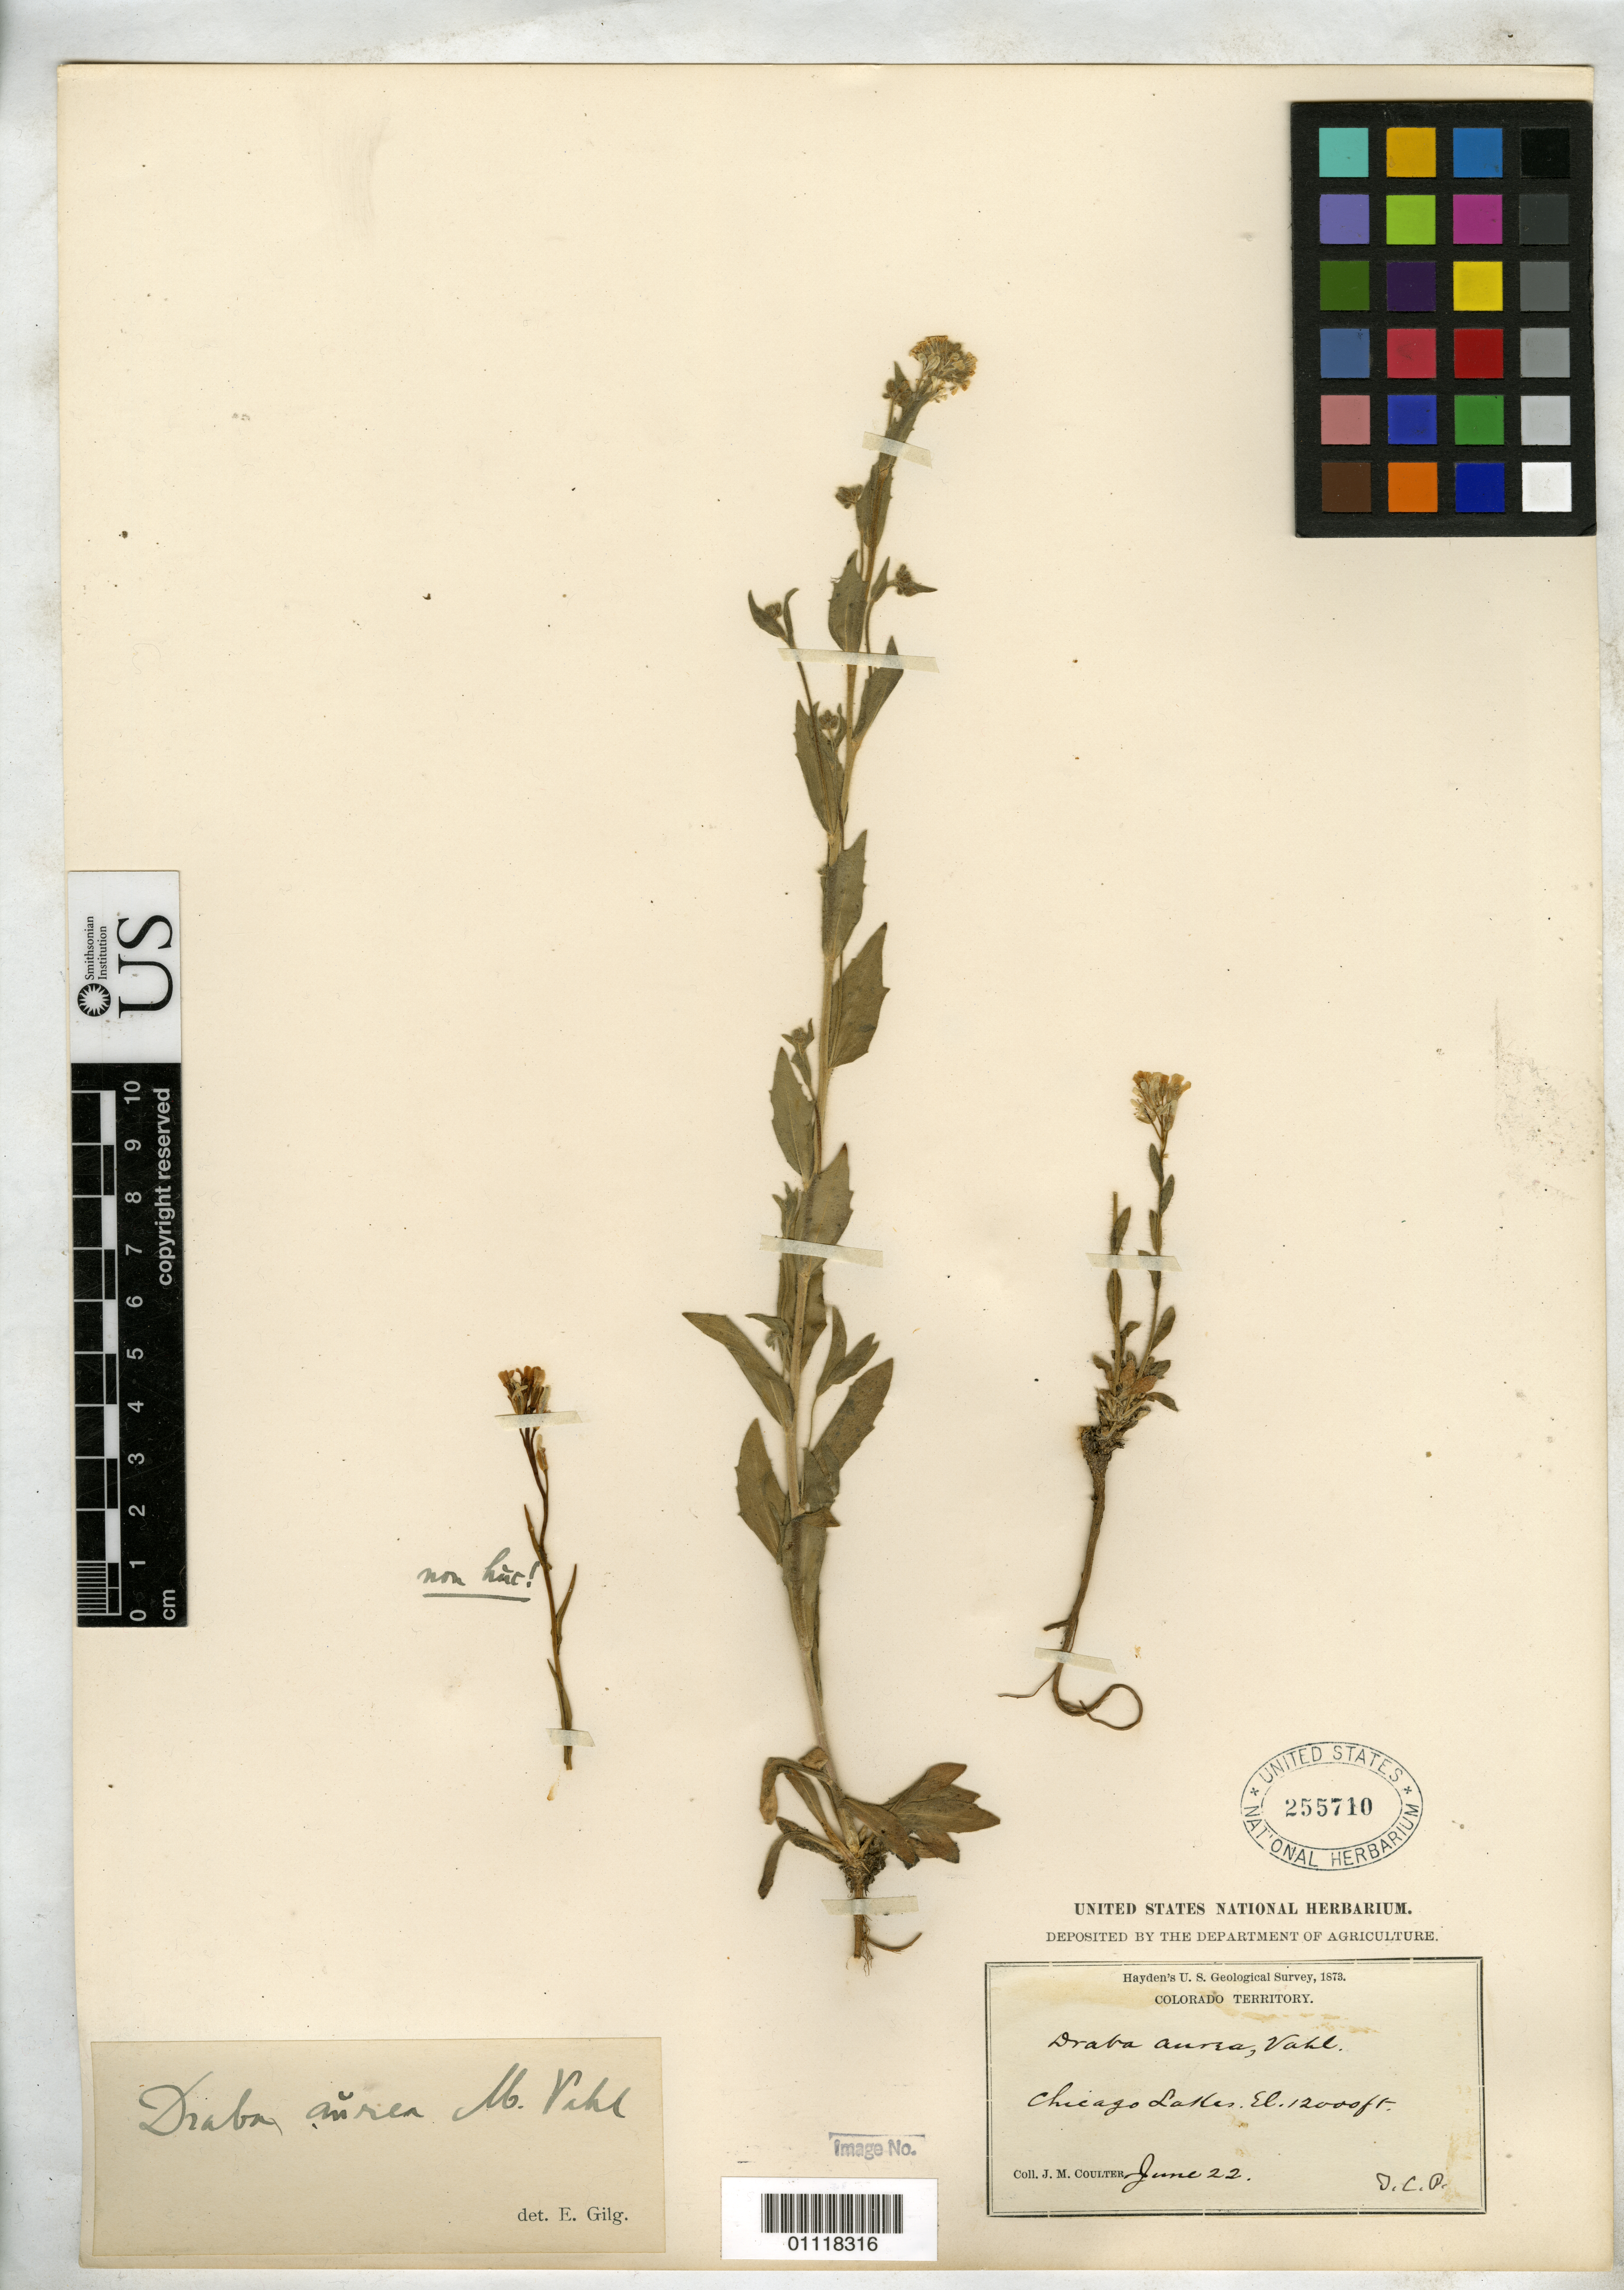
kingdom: Plantae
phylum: Tracheophyta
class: Magnoliopsida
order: Brassicales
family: Brassicaceae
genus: Draba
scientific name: Draba aurea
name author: Vahl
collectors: J. M. Coulter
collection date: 1873-06-22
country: United States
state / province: Colorado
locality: Chicago Lakes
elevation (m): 3658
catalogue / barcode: US 255710